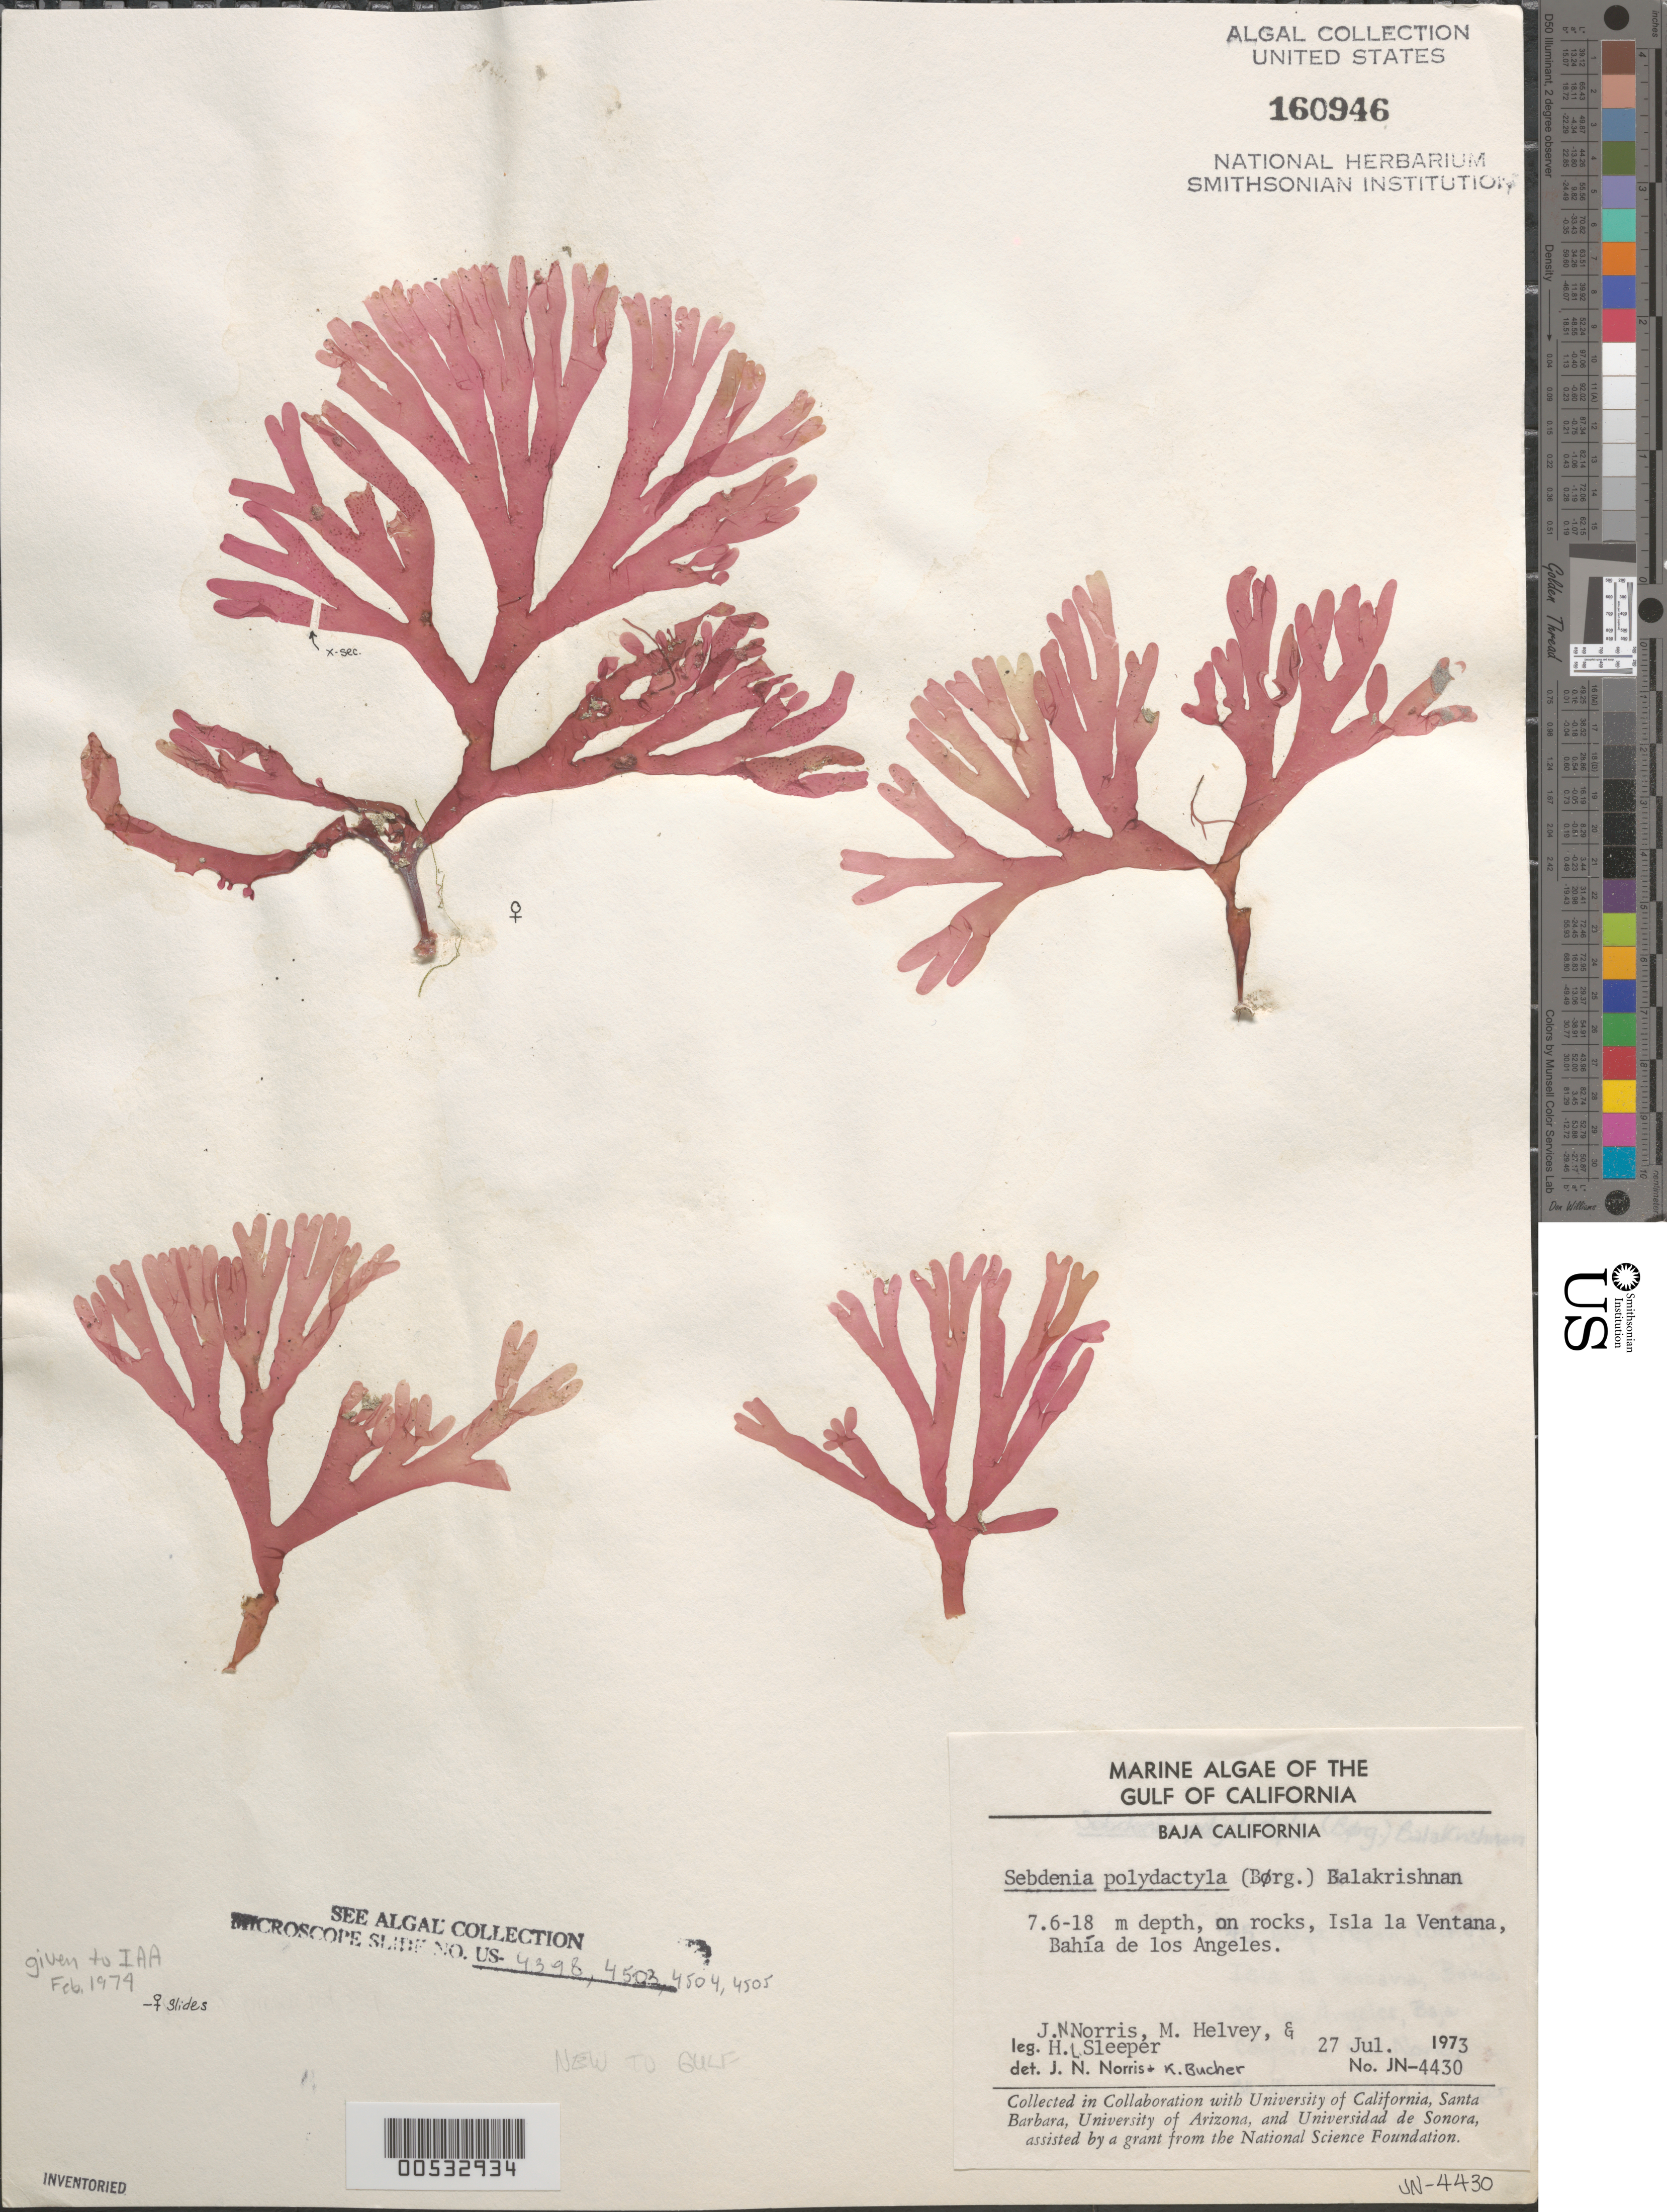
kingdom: Plantae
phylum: Rhodophyta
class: Florideophyceae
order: Sebdeniales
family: Sebdeniaceae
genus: Sebdenia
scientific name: Sebdenia polydactyla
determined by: Norris, J. N.; Bucher, K. E.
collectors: J. N. Norris, M. Helvey & H. Sleeper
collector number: JN-4430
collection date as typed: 27 Jul 1973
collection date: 1973-07-27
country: Mexico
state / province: Baja California Norte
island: Isla la Ventana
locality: Bahia de Los Angeles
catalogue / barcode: US 160946